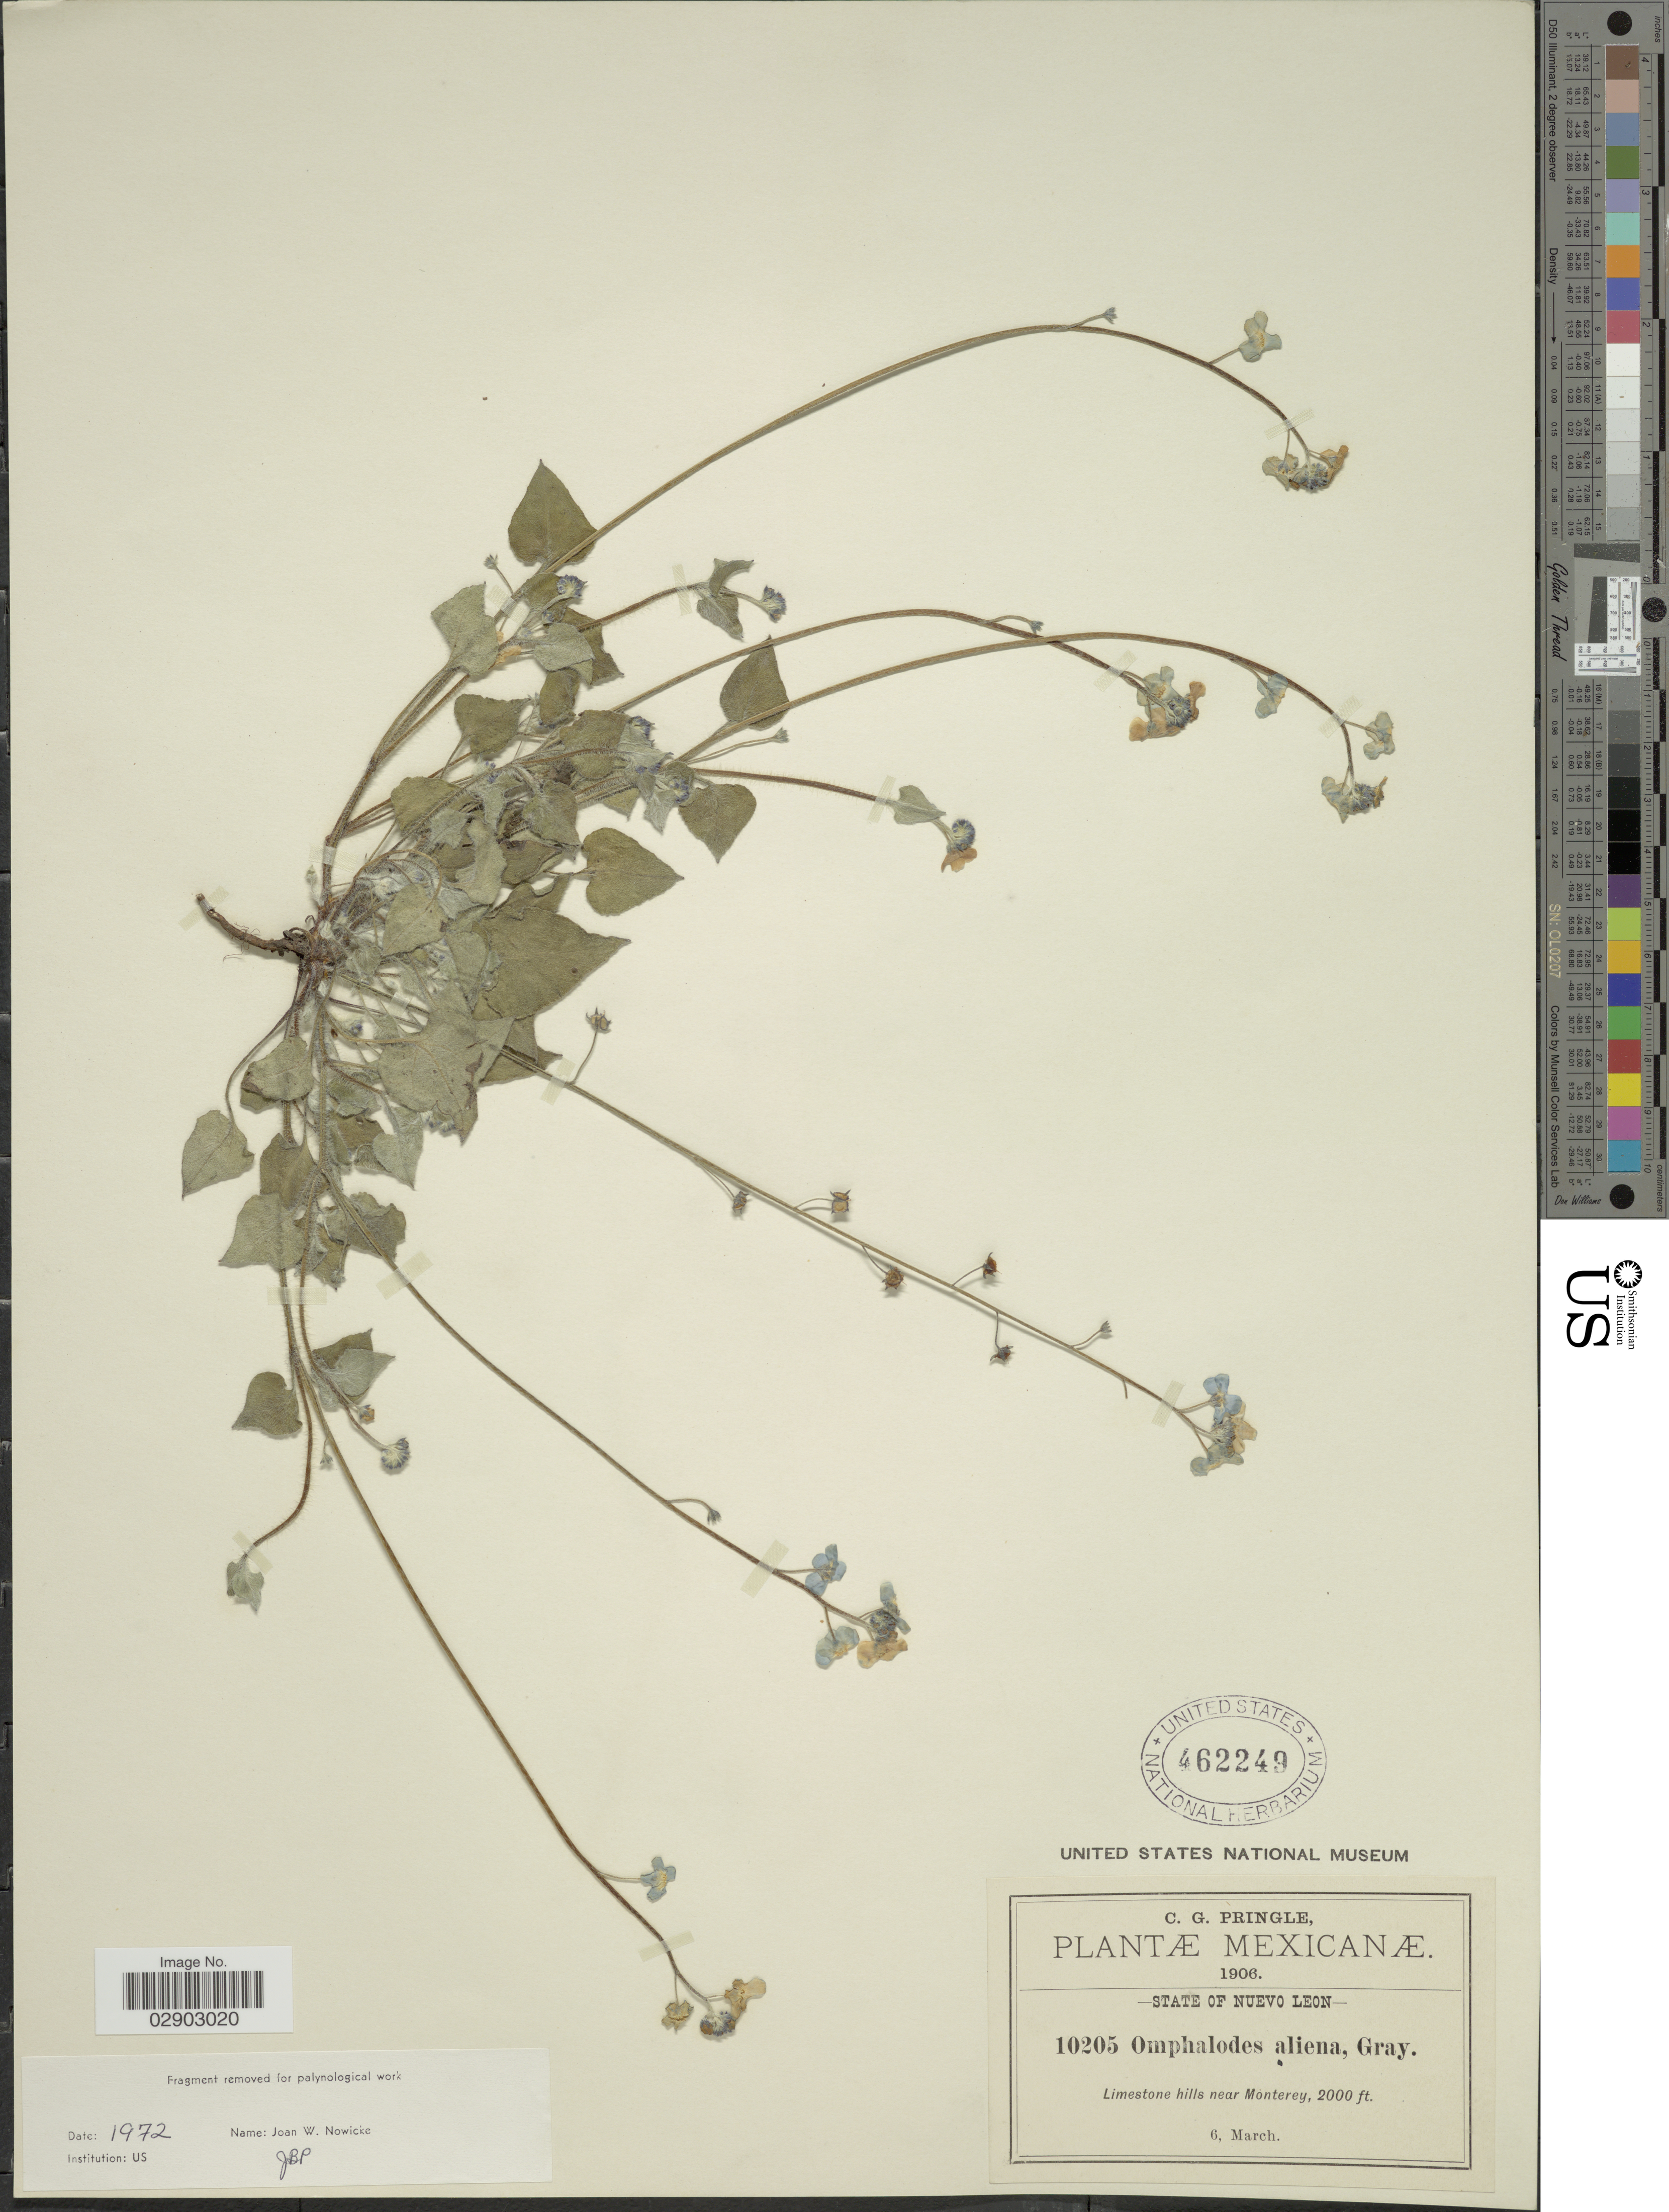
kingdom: Plantae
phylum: Tracheophyta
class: Magnoliopsida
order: Boraginales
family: Boraginaceae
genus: Omphalodes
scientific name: Omphalodes aliena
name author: A. Gray ex Hemsl.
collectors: C. G. Pringle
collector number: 10205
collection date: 1906-03-06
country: Mexico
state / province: Nuevo León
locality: Limestone hills near Monterey.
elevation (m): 610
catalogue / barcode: US 462249